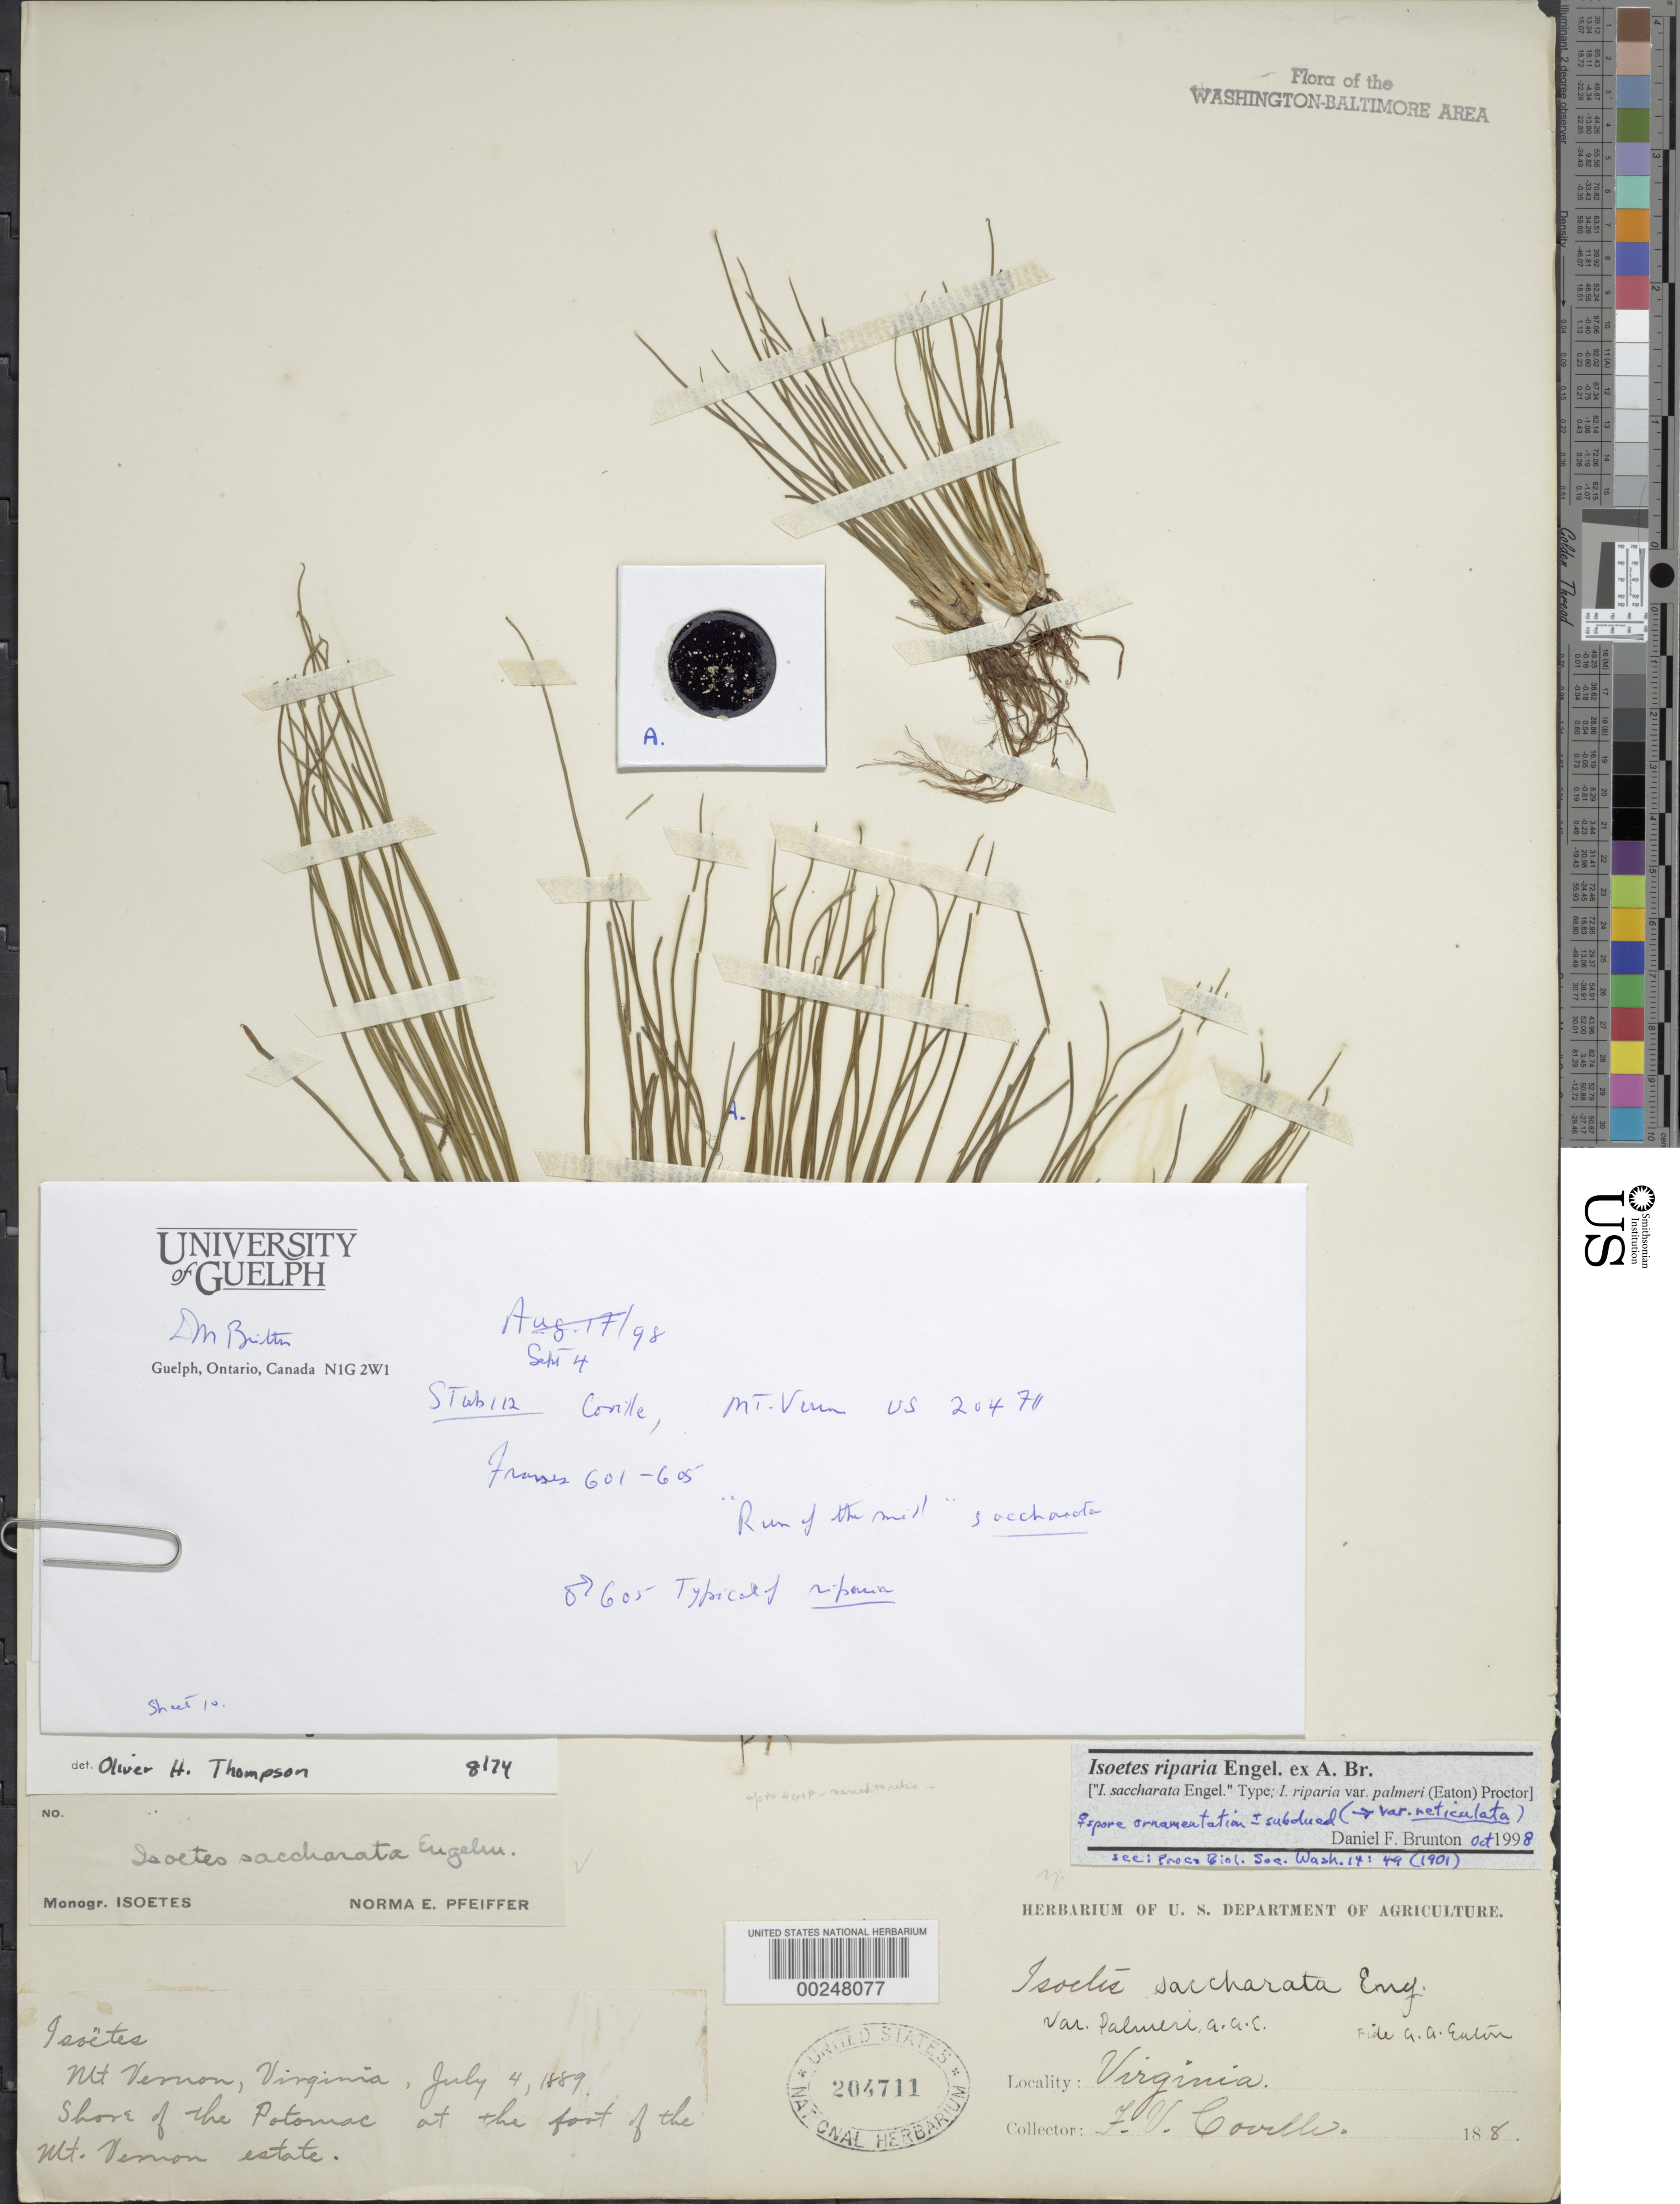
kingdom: Plantae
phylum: Tracheophyta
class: Lycopodiopsida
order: Isoetales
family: Isoetaceae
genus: Isoetes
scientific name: Isoetes riparia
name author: Engelm. ex A. Braun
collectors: F. V. Coville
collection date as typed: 04 Jul 1889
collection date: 1889-07-04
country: United States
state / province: Virginia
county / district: Fairfax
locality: Mount Vernon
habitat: On shore of potomac river at foot of the Mt. Vernon estate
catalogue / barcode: US 204711